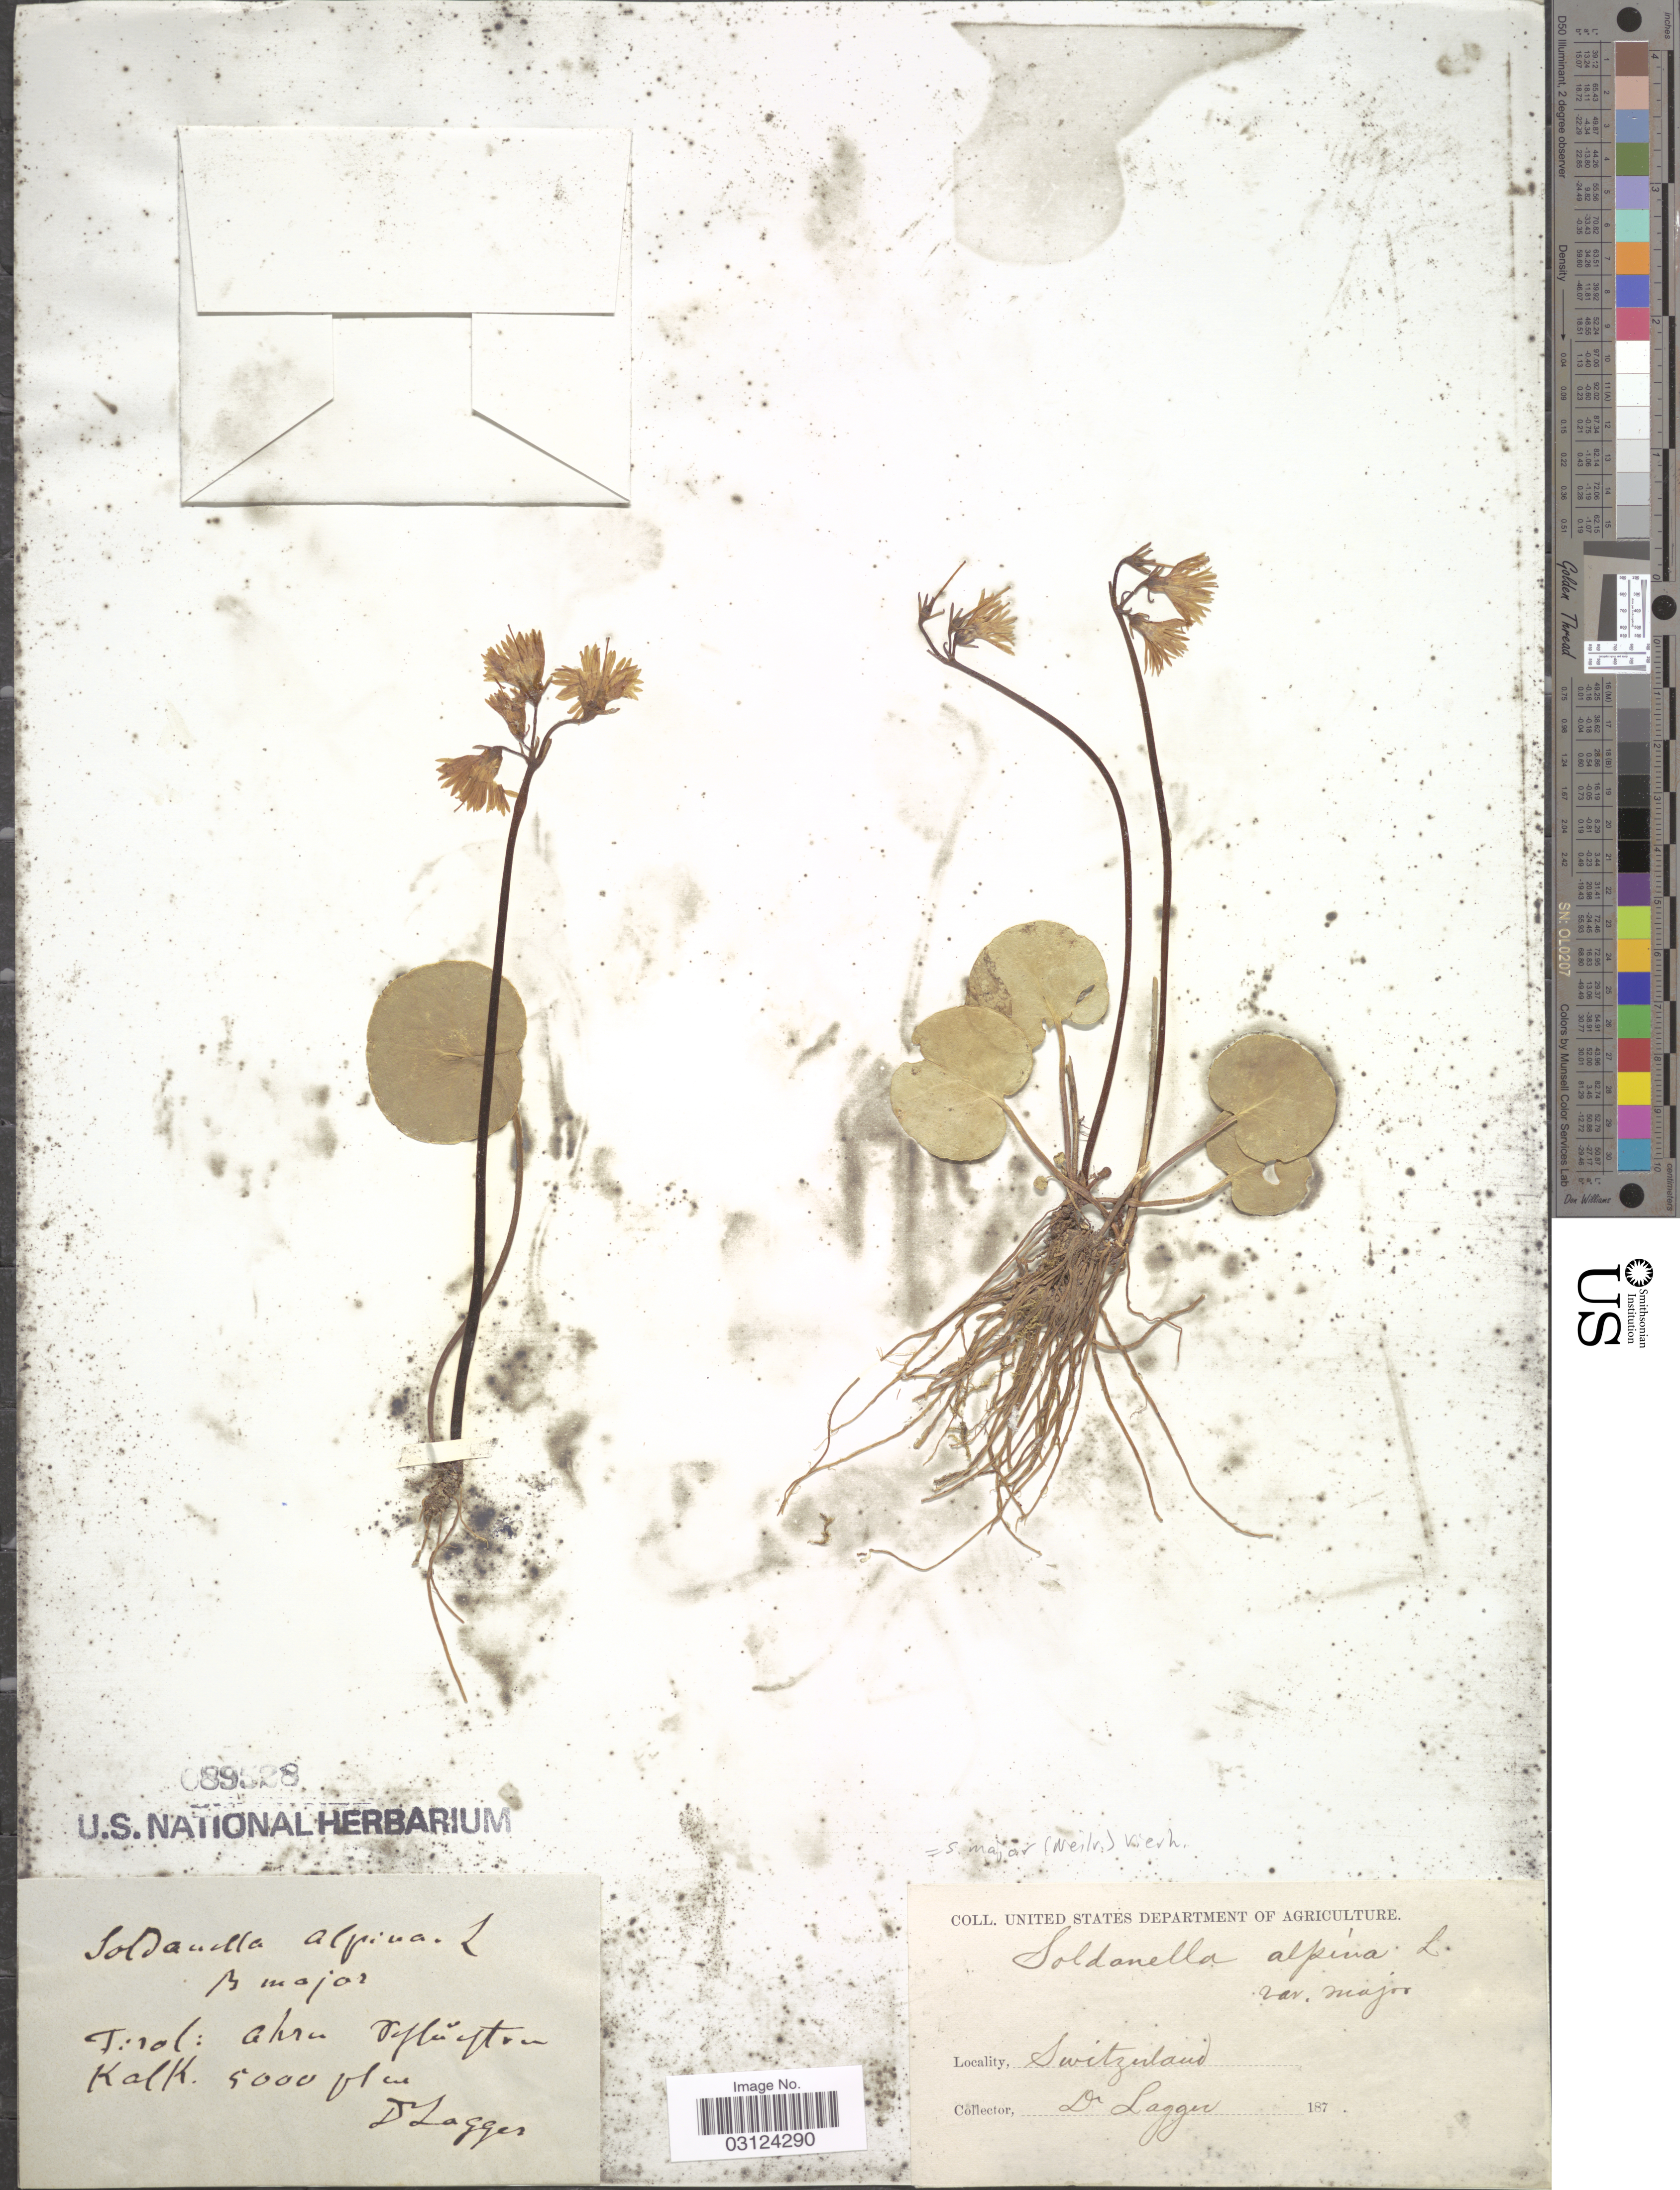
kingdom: Plantae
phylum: Tracheophyta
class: Magnoliopsida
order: Ericales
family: Primulaceae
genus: Soldanella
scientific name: Soldanella major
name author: (Neilr.) Vierh.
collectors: F. J. Lagger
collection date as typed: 187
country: Switzerland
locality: Tirol: [illegible text] Kalk.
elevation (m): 1524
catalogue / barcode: US 89528